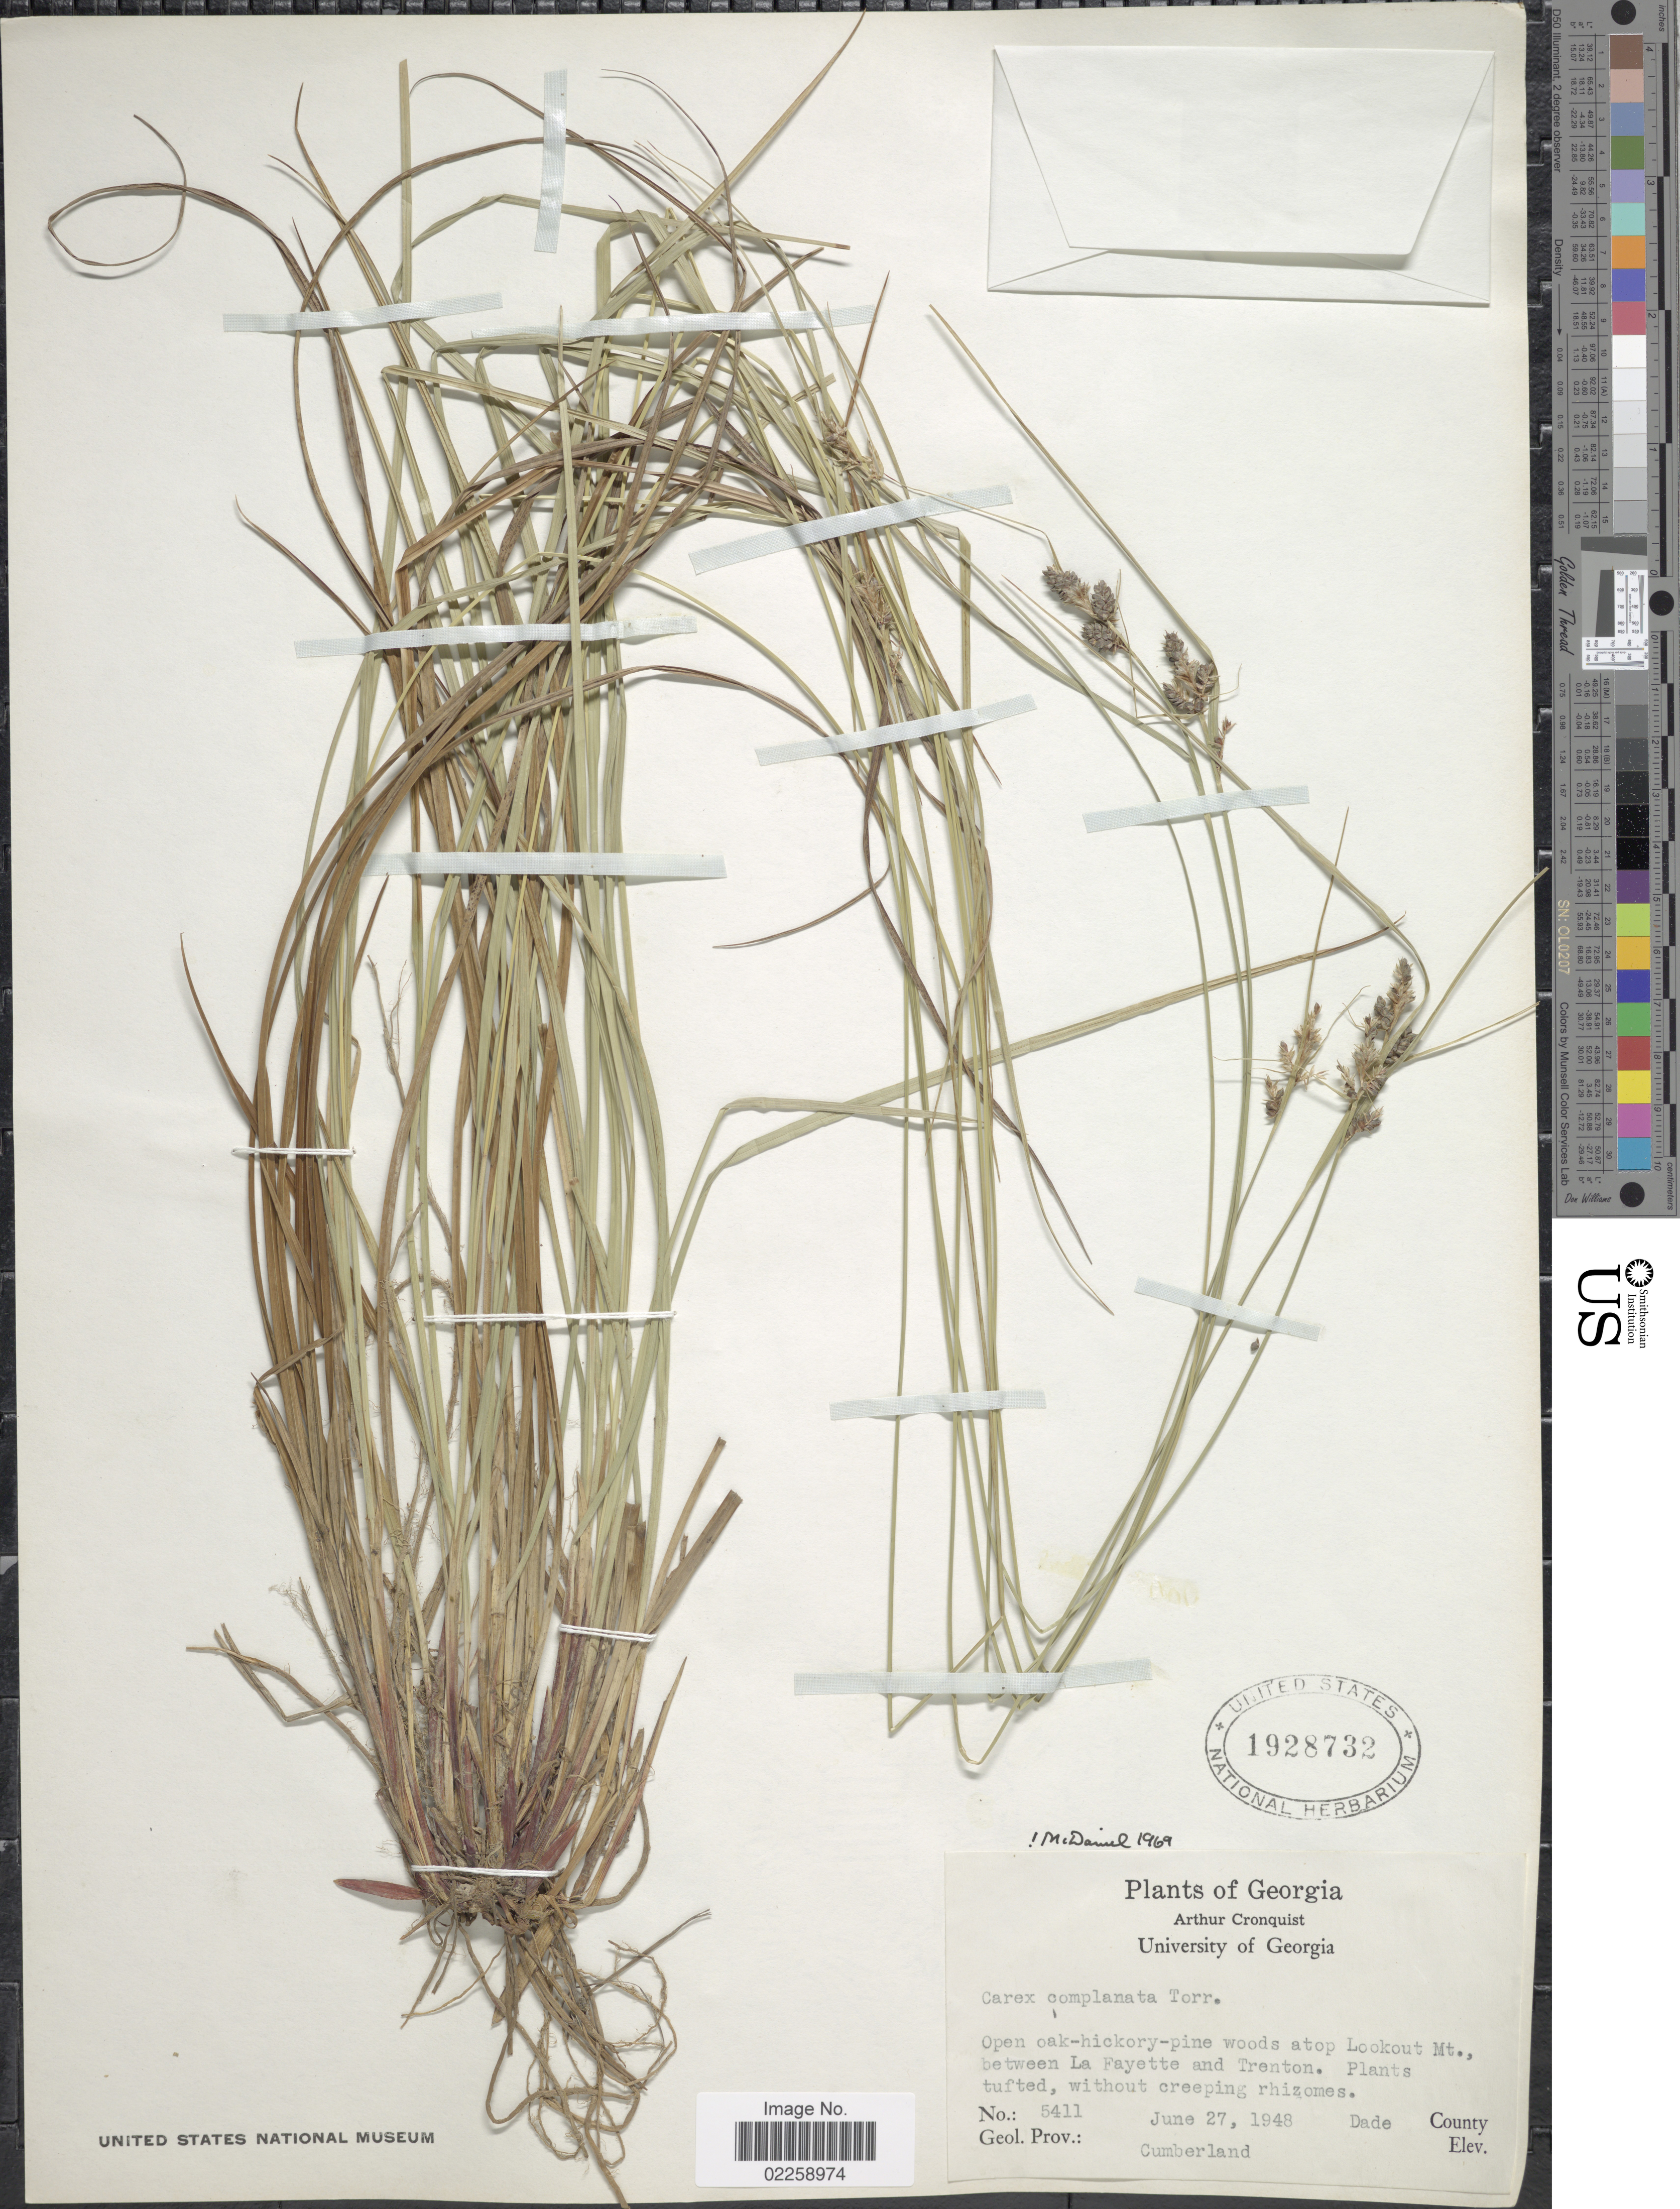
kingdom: Plantae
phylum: Tracheophyta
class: Liliopsida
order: Poales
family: Cyperaceae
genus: Carex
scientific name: Carex complanata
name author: Torr. & Hook.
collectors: A. J. Cronquist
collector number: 5411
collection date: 1948-06-27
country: United States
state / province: Georgia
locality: Open oak-hickory-pine woods atop Lookout Mt., between La Fayette and Trenton, Dade County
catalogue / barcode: US 1928732